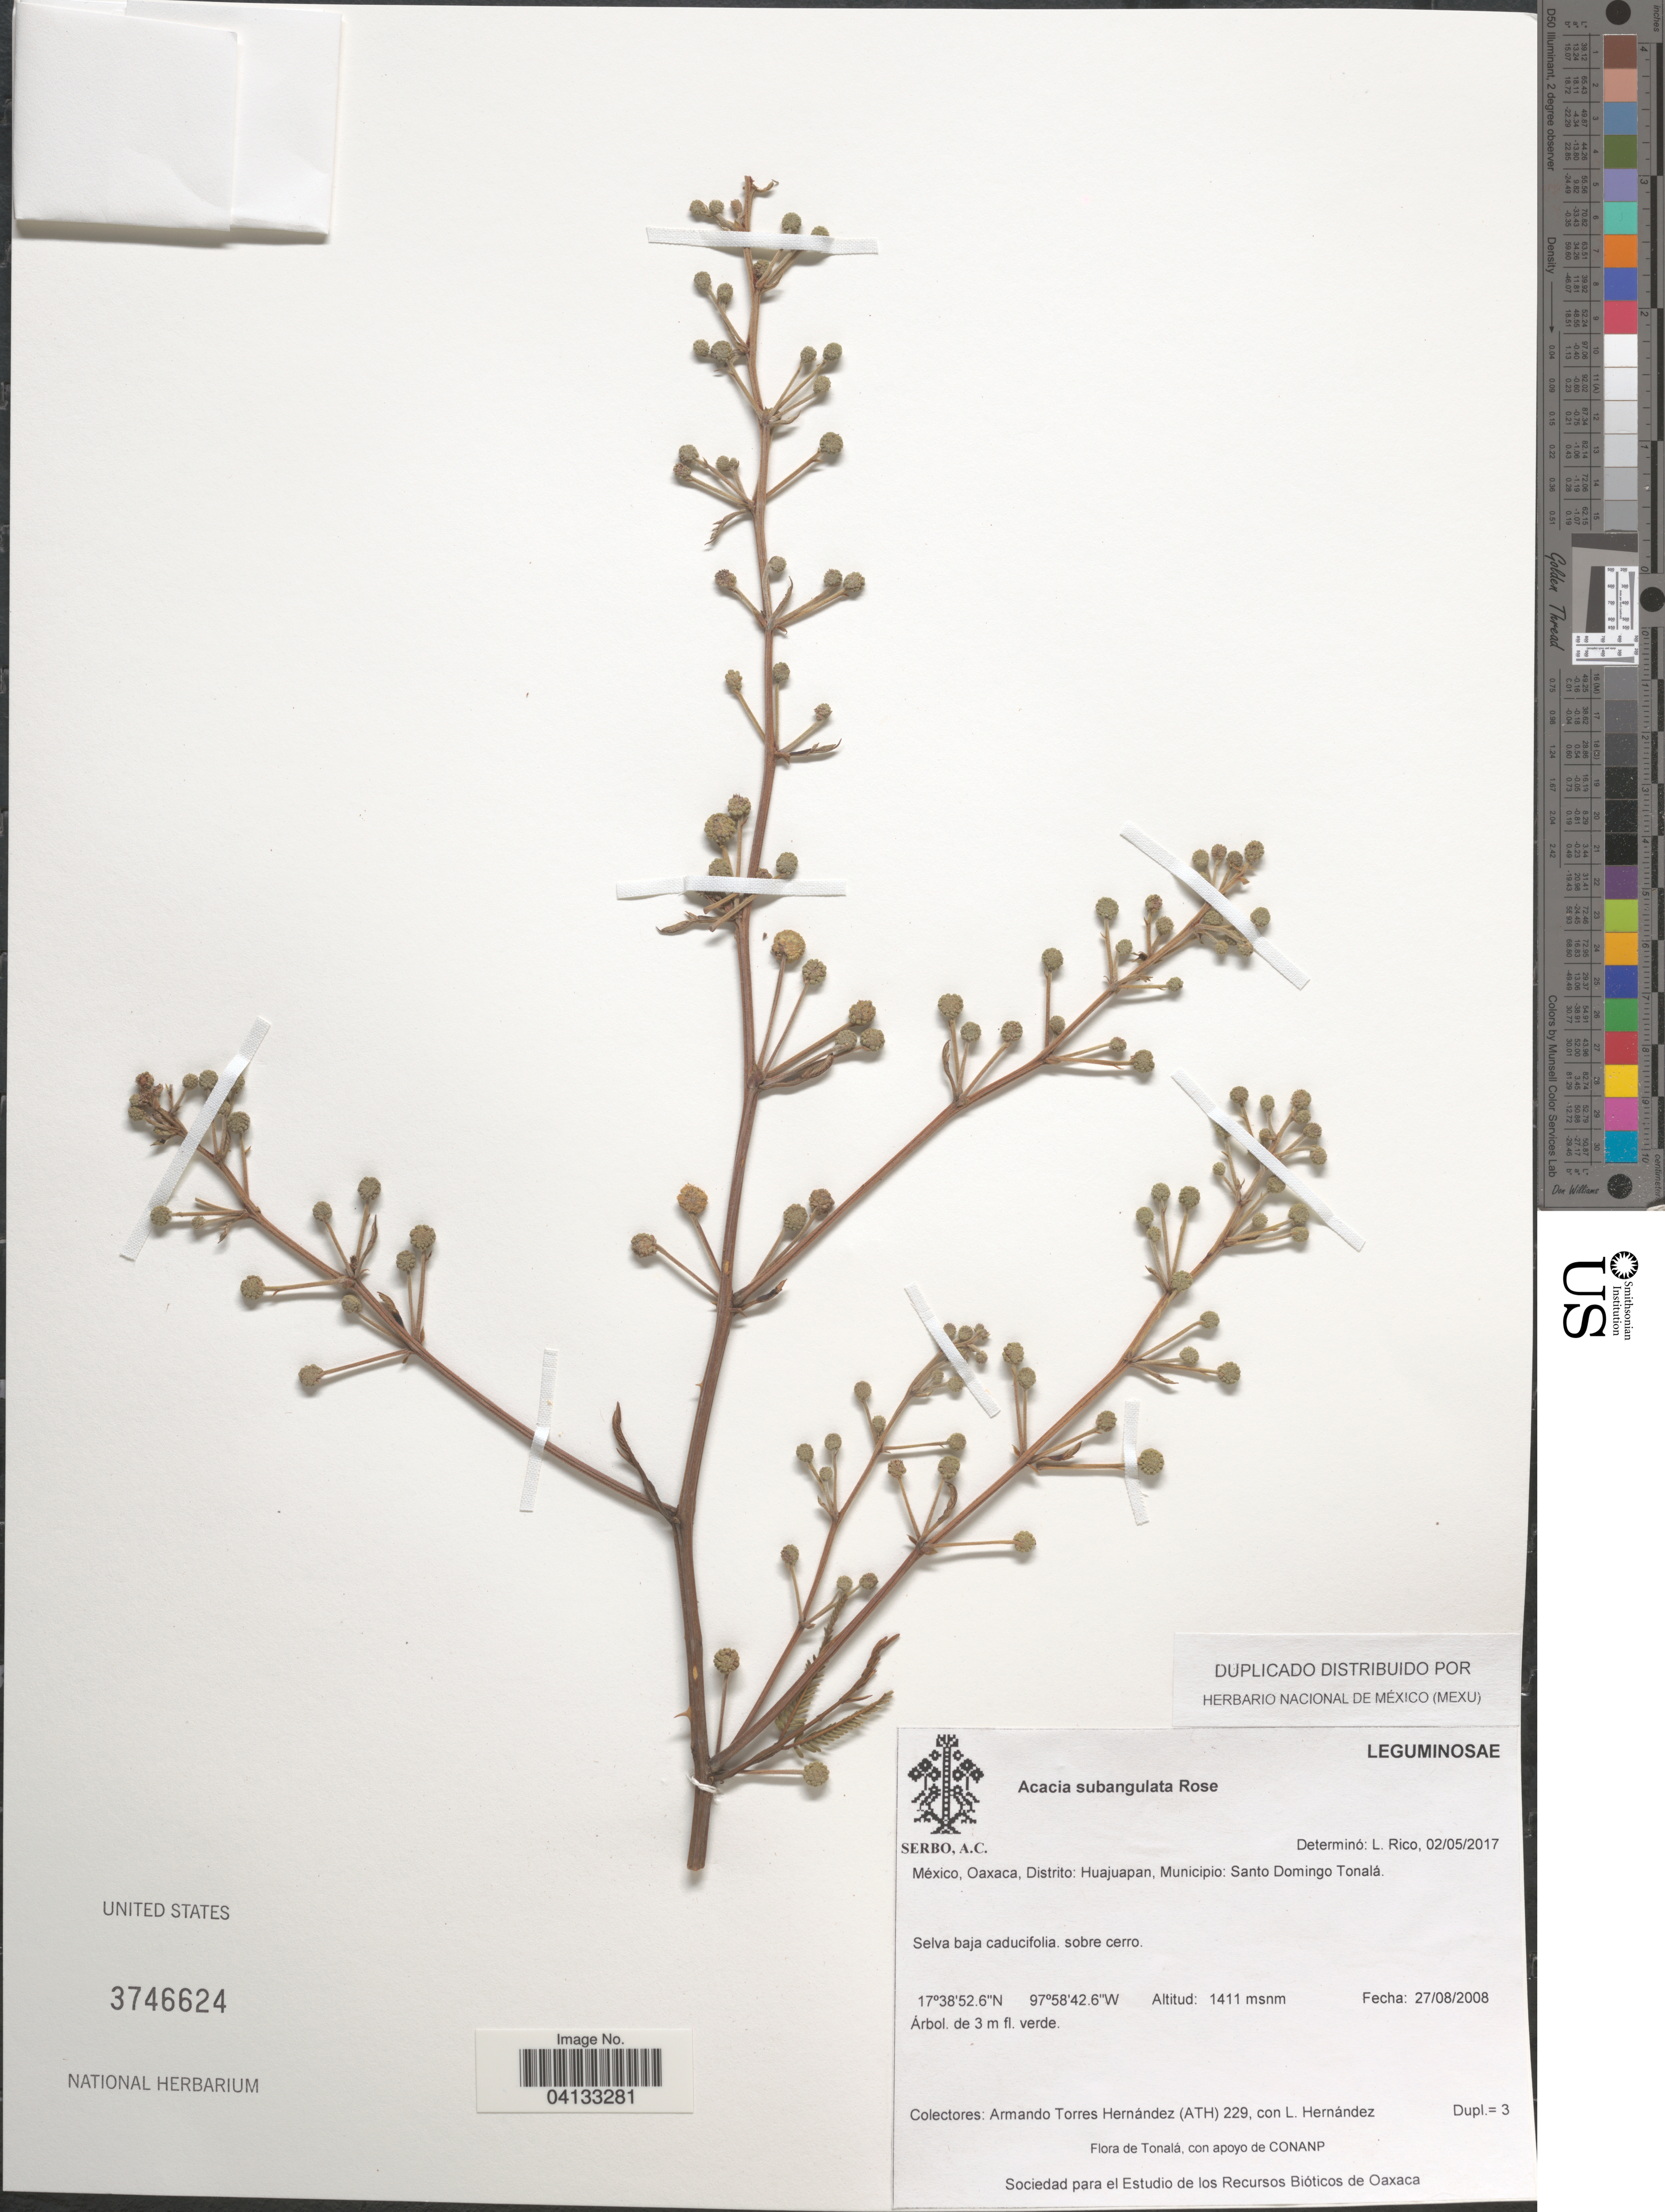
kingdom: Plantae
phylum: Tracheophyta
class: Magnoliopsida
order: Fabales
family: Fabaceae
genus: Senegalia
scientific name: Senegalia subangulata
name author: (Rose) Britton & Rose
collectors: A. Hernández & L. Hernández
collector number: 229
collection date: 2008-08-27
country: Mexico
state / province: Oaxaca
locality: Distrito: Huajuapan, Municipio: Santo Domingo Tonalá.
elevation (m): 1411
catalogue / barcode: US 3746624